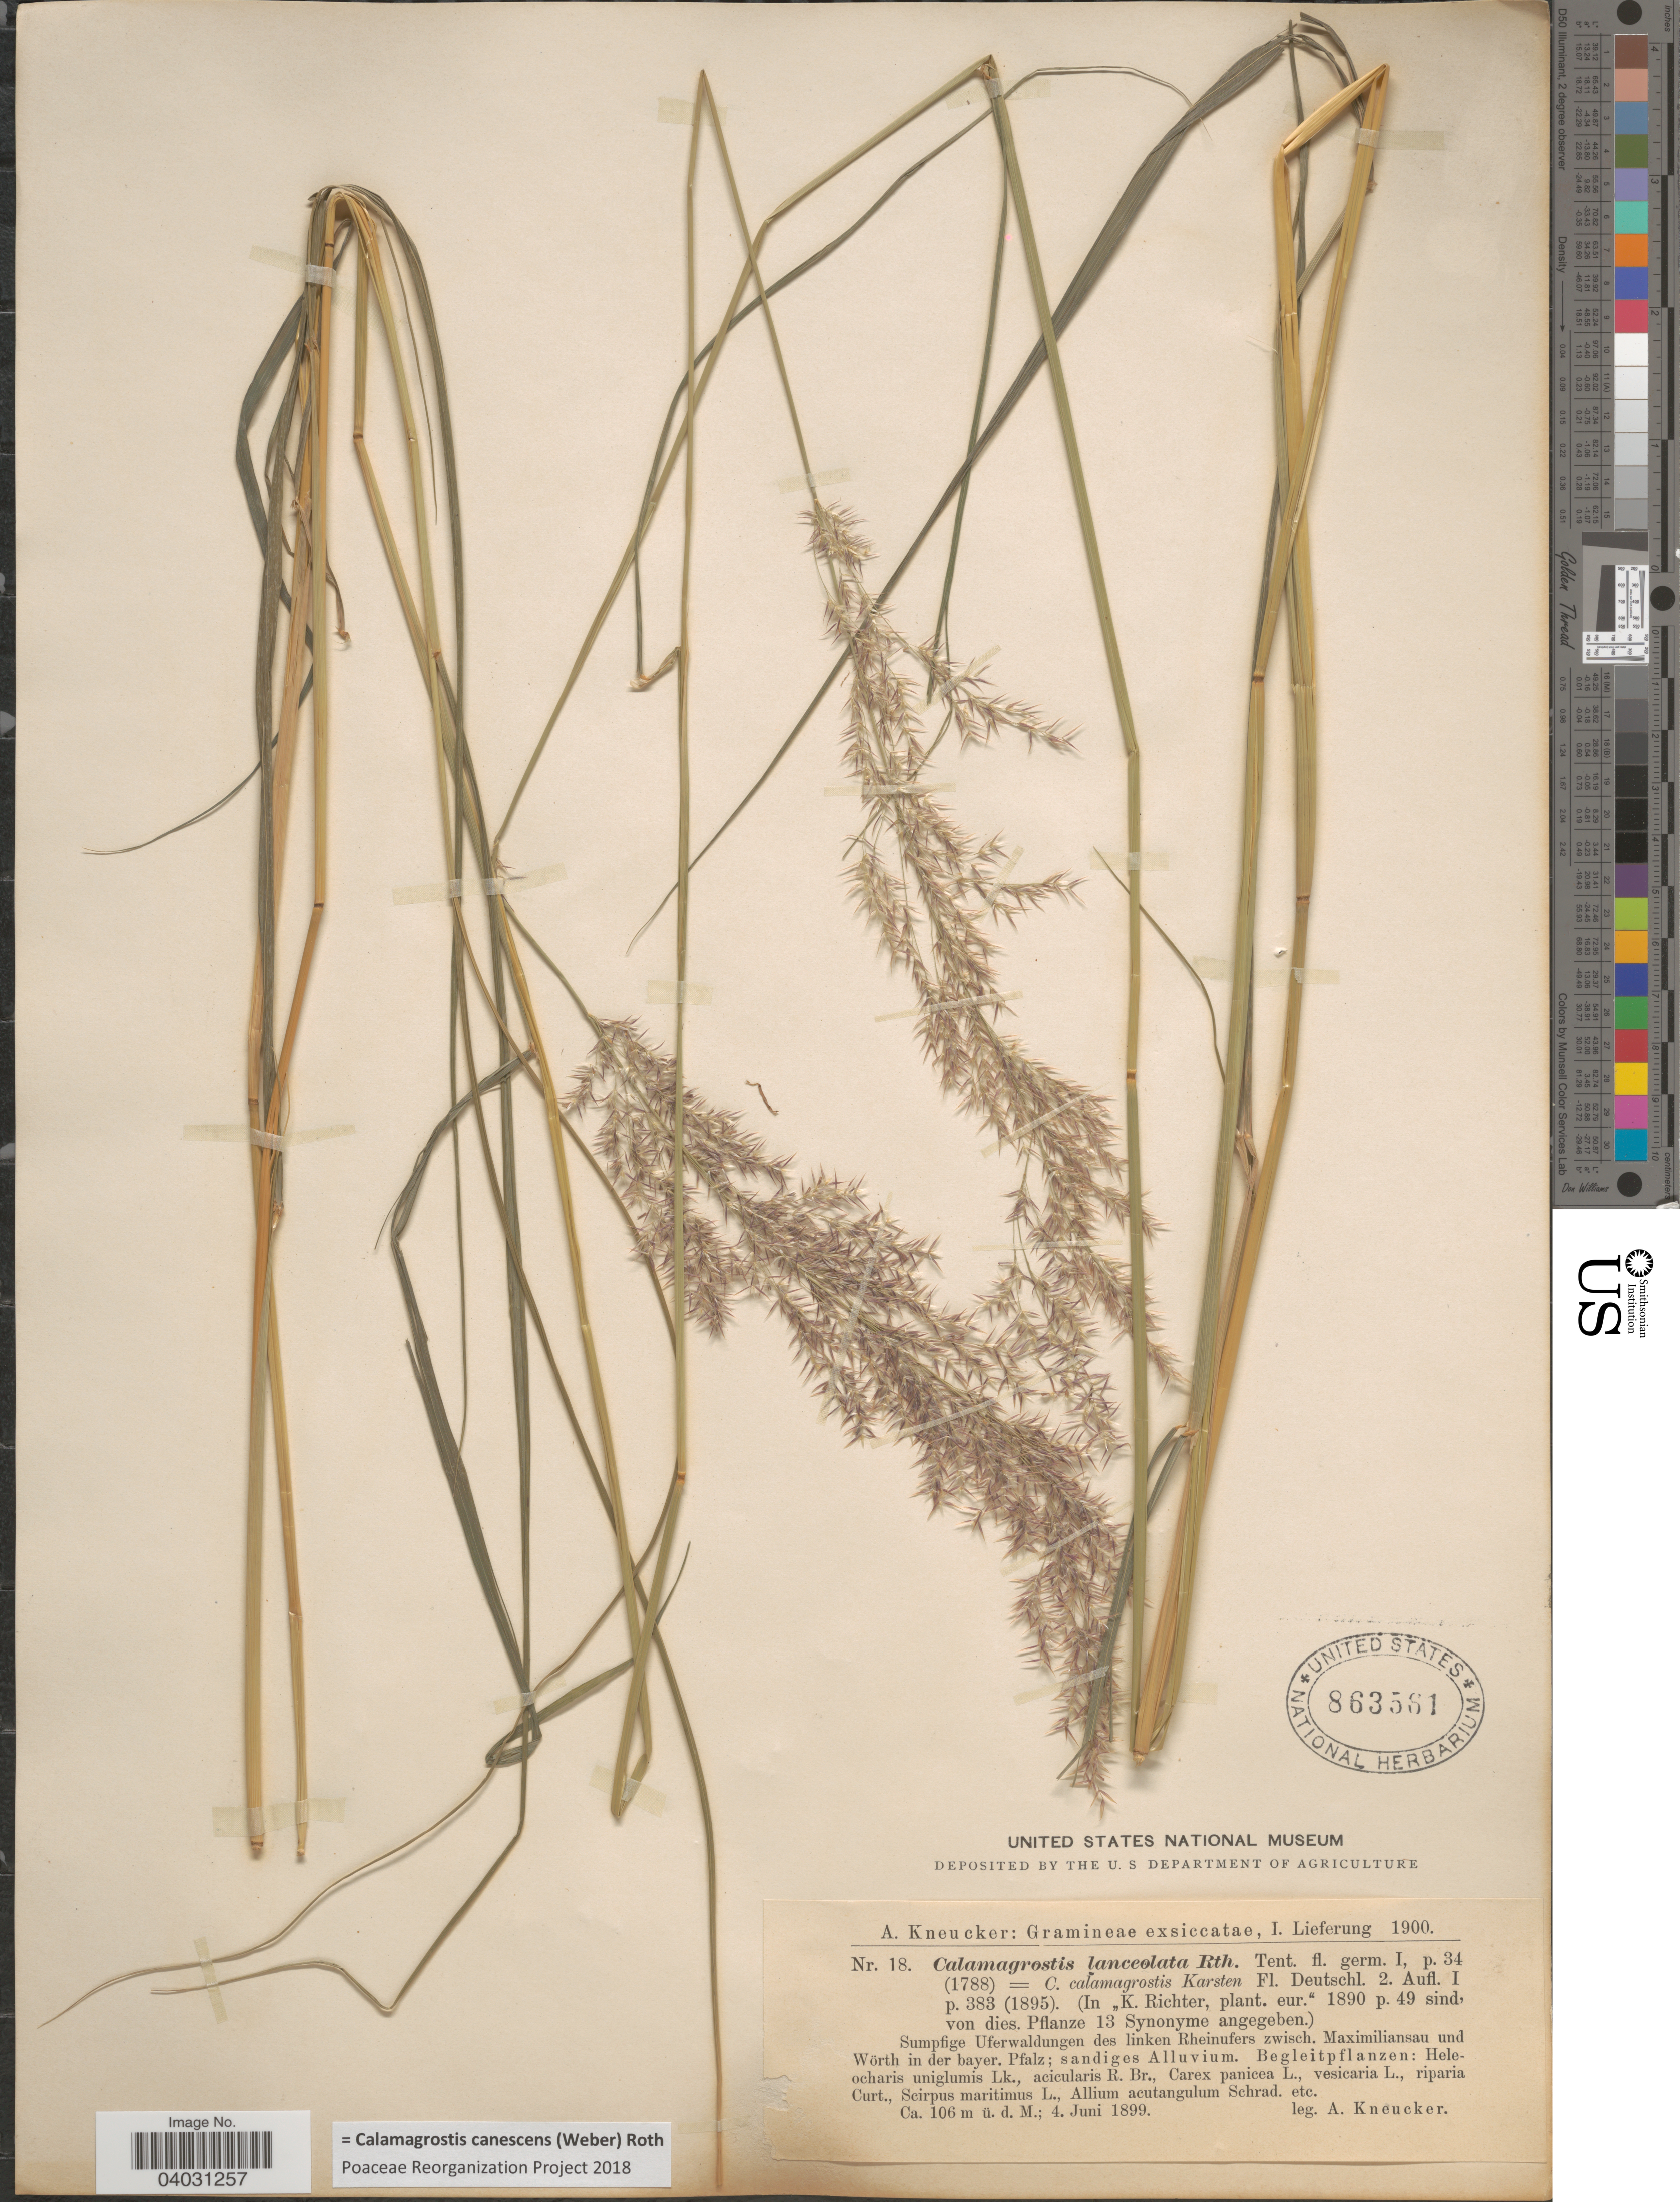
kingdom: Plantae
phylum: Tracheophyta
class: Liliopsida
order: Poales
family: Poaceae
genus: Calamagrostis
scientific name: Calamagrostis canescens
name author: (G.H. Weber) Roth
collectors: A. Kneucker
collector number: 18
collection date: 1899-06-04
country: Germany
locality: Sumpfige Uferwaldungen des linken Rheinufers zwisch. Maximiliansau und Wörth in der bayer.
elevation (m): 106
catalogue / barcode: US 863561